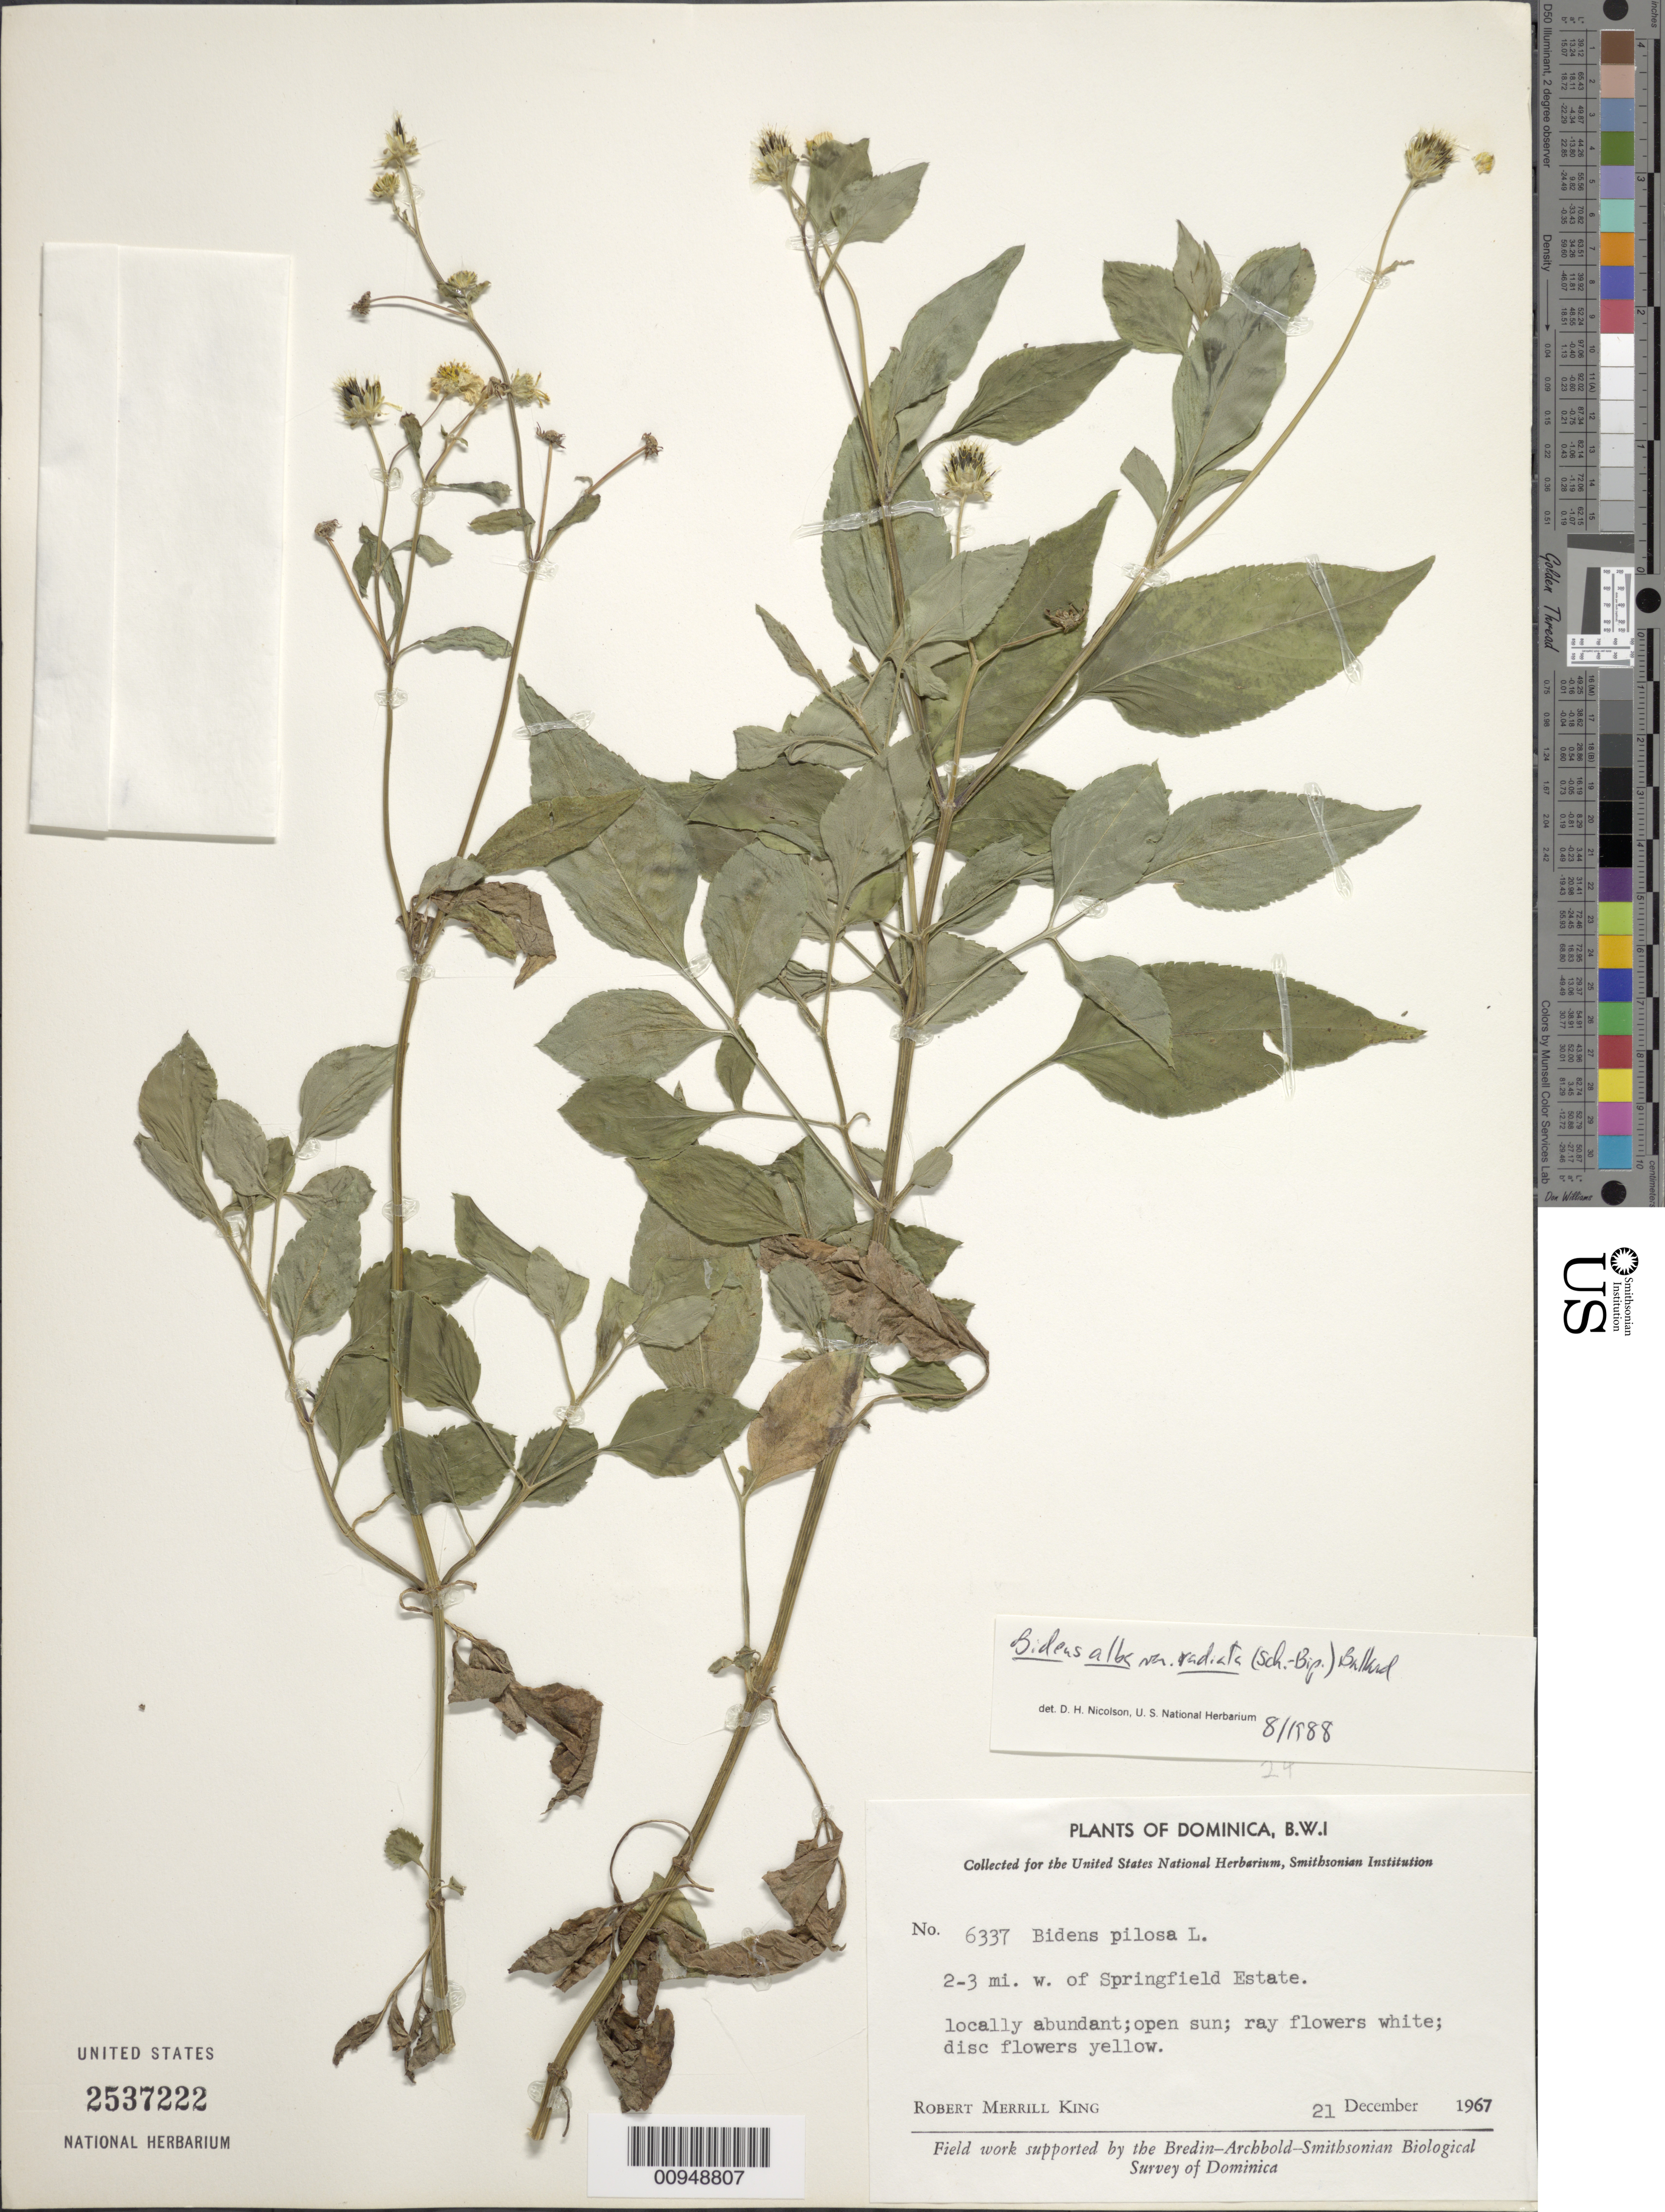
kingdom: Plantae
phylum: Tracheophyta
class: Magnoliopsida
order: Asterales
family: Asteraceae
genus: Bidens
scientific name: Bidens alba var. radiata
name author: (Sch. Bip.) R.E. Ballard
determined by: Nicolson, Dan H.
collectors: R. M. King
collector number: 6337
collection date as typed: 21 Dec 1967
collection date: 1967-12-21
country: Dominica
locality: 2-3 mi. W of Springfield Estate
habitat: Open sun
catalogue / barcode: US 2537222